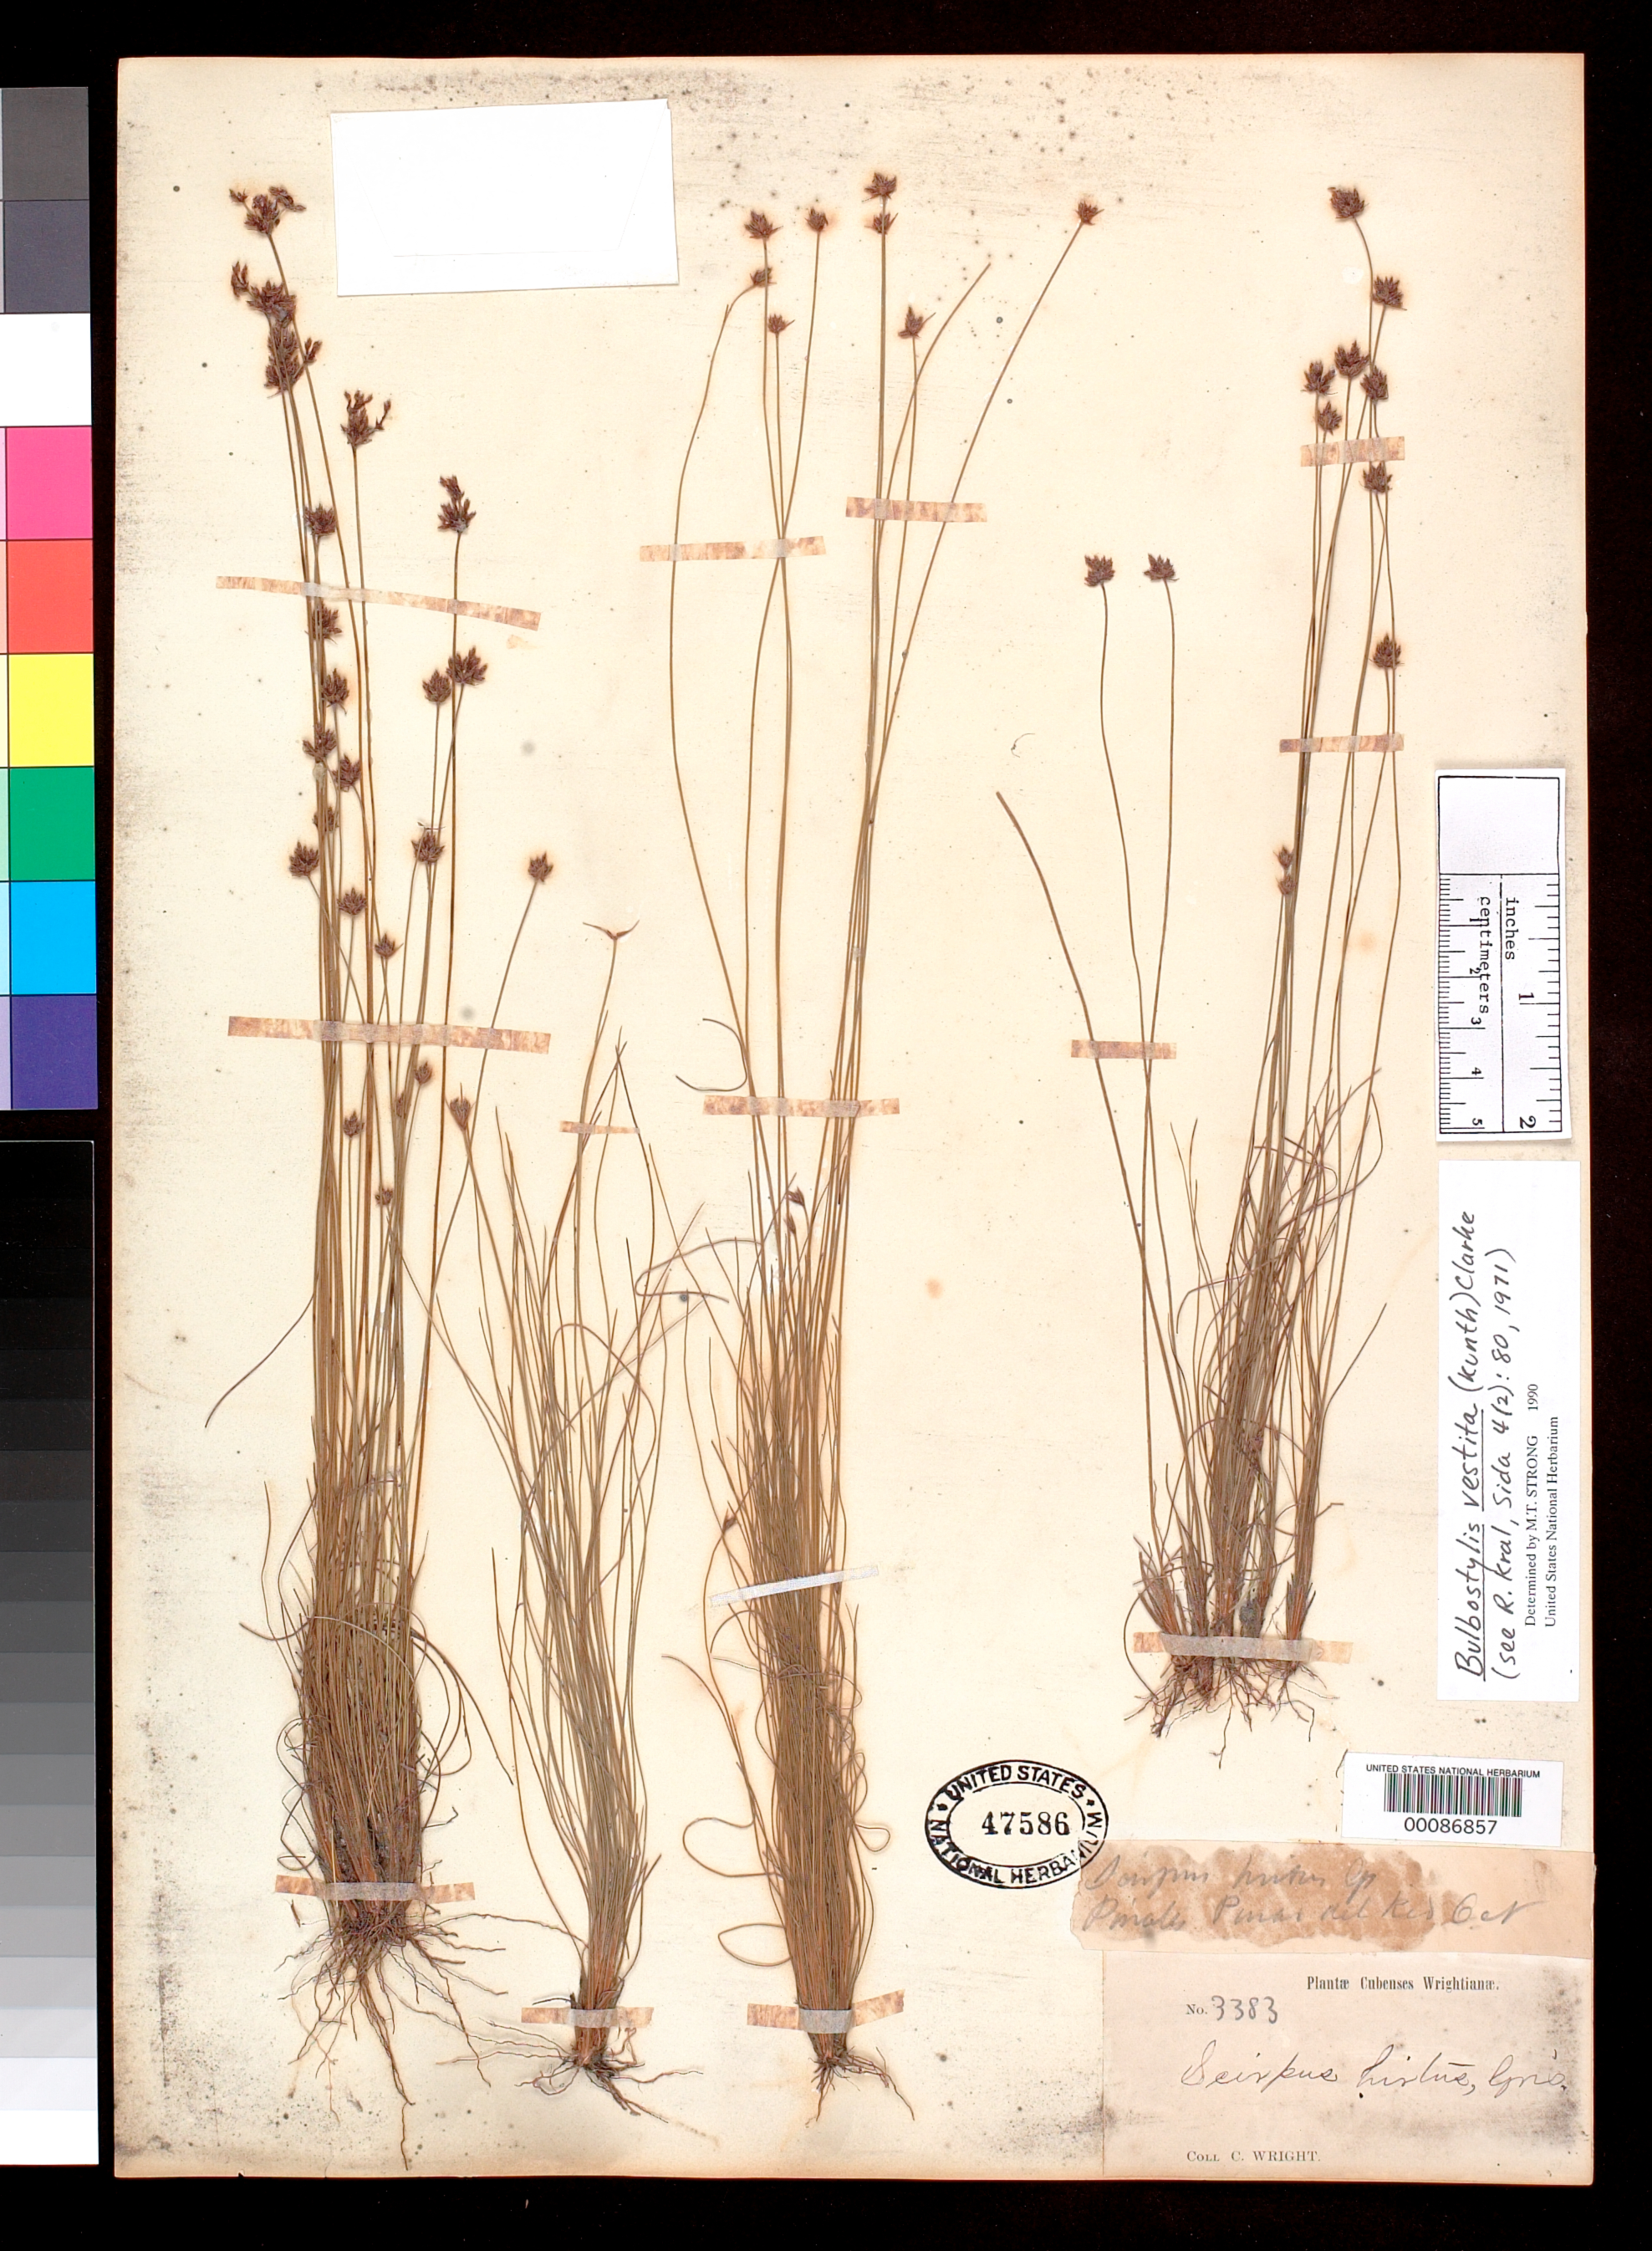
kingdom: Plantae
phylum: Tracheophyta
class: Liliopsida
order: Poales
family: Cyperaceae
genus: Scirpus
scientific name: Scirpus hirtus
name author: Griseb.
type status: Isotype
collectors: C. Wright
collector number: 3383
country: Cuba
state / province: Pinar del Río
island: Greater Antilles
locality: Pinales.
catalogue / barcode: US 47586